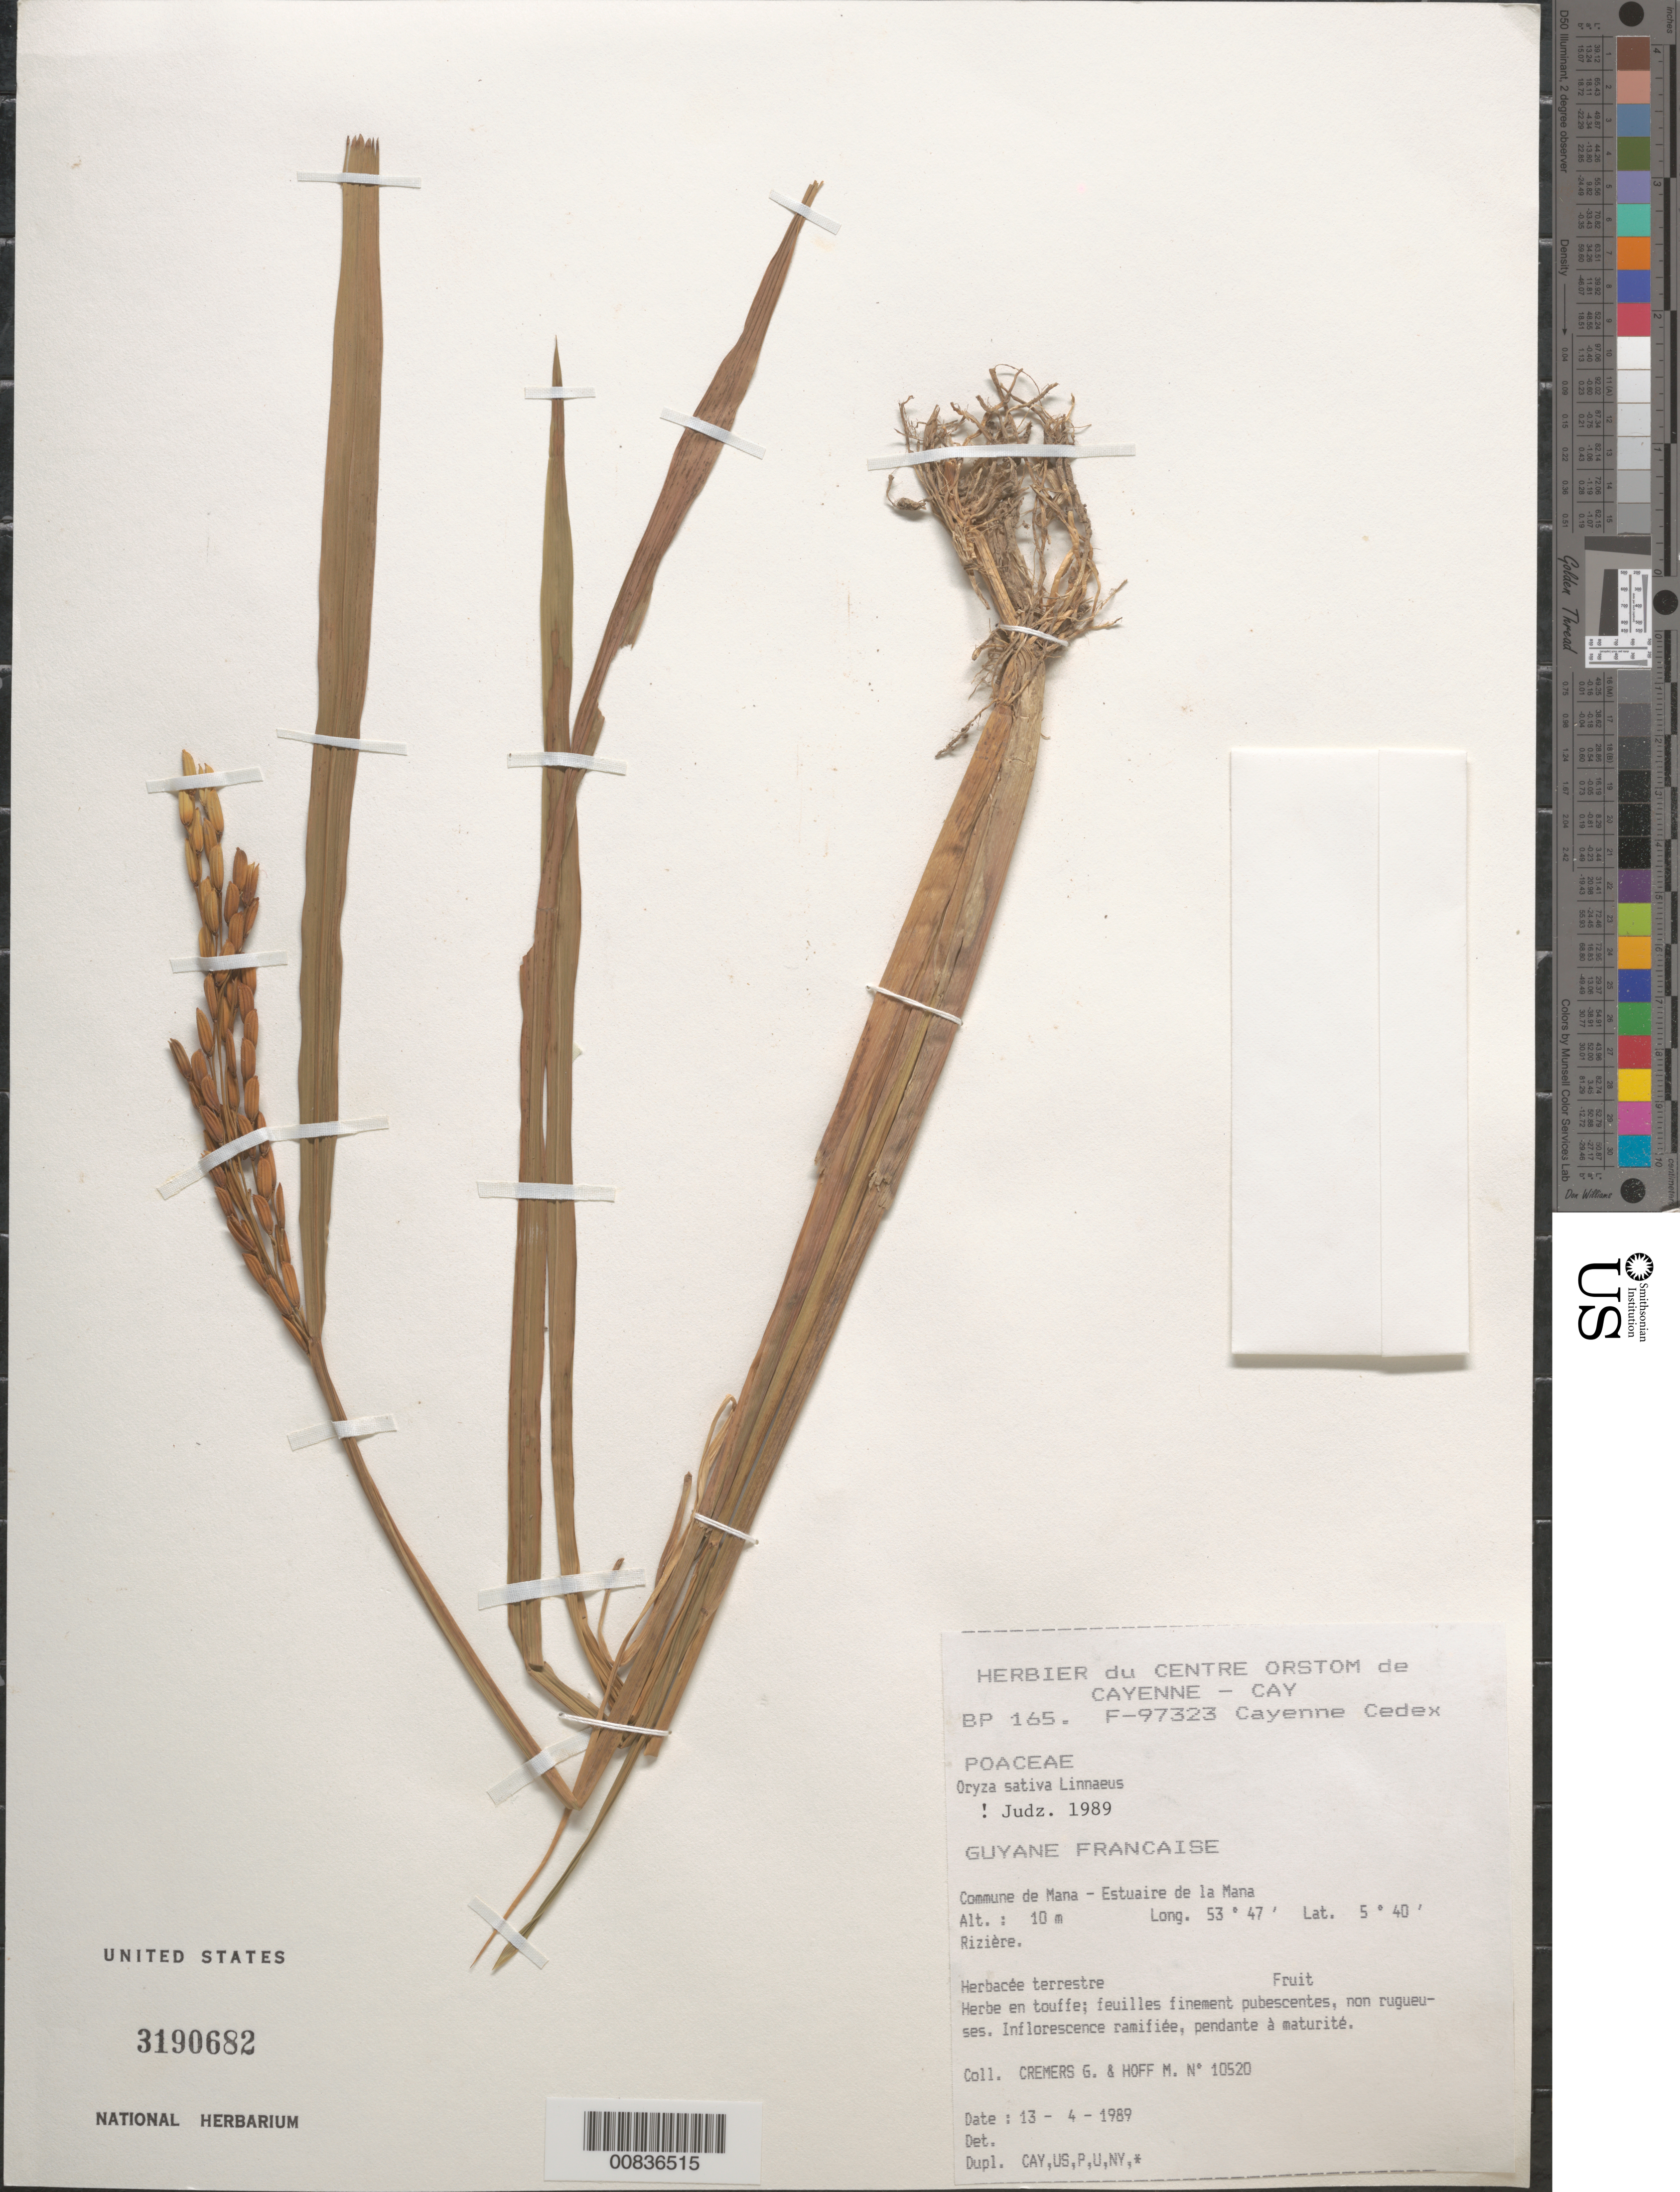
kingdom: Plantae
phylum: Tracheophyta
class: Liliopsida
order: Poales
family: Poaceae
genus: Oryza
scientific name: Oryza sativa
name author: L.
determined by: Judziewicz, E. J.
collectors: G. Cremers & M. Hoff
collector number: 10520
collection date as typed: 13-Apr-89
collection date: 1989-04-13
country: French Guiana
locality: Commune de Mana, Estuaire de la Mana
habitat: Rizière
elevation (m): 10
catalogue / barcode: US 3190682